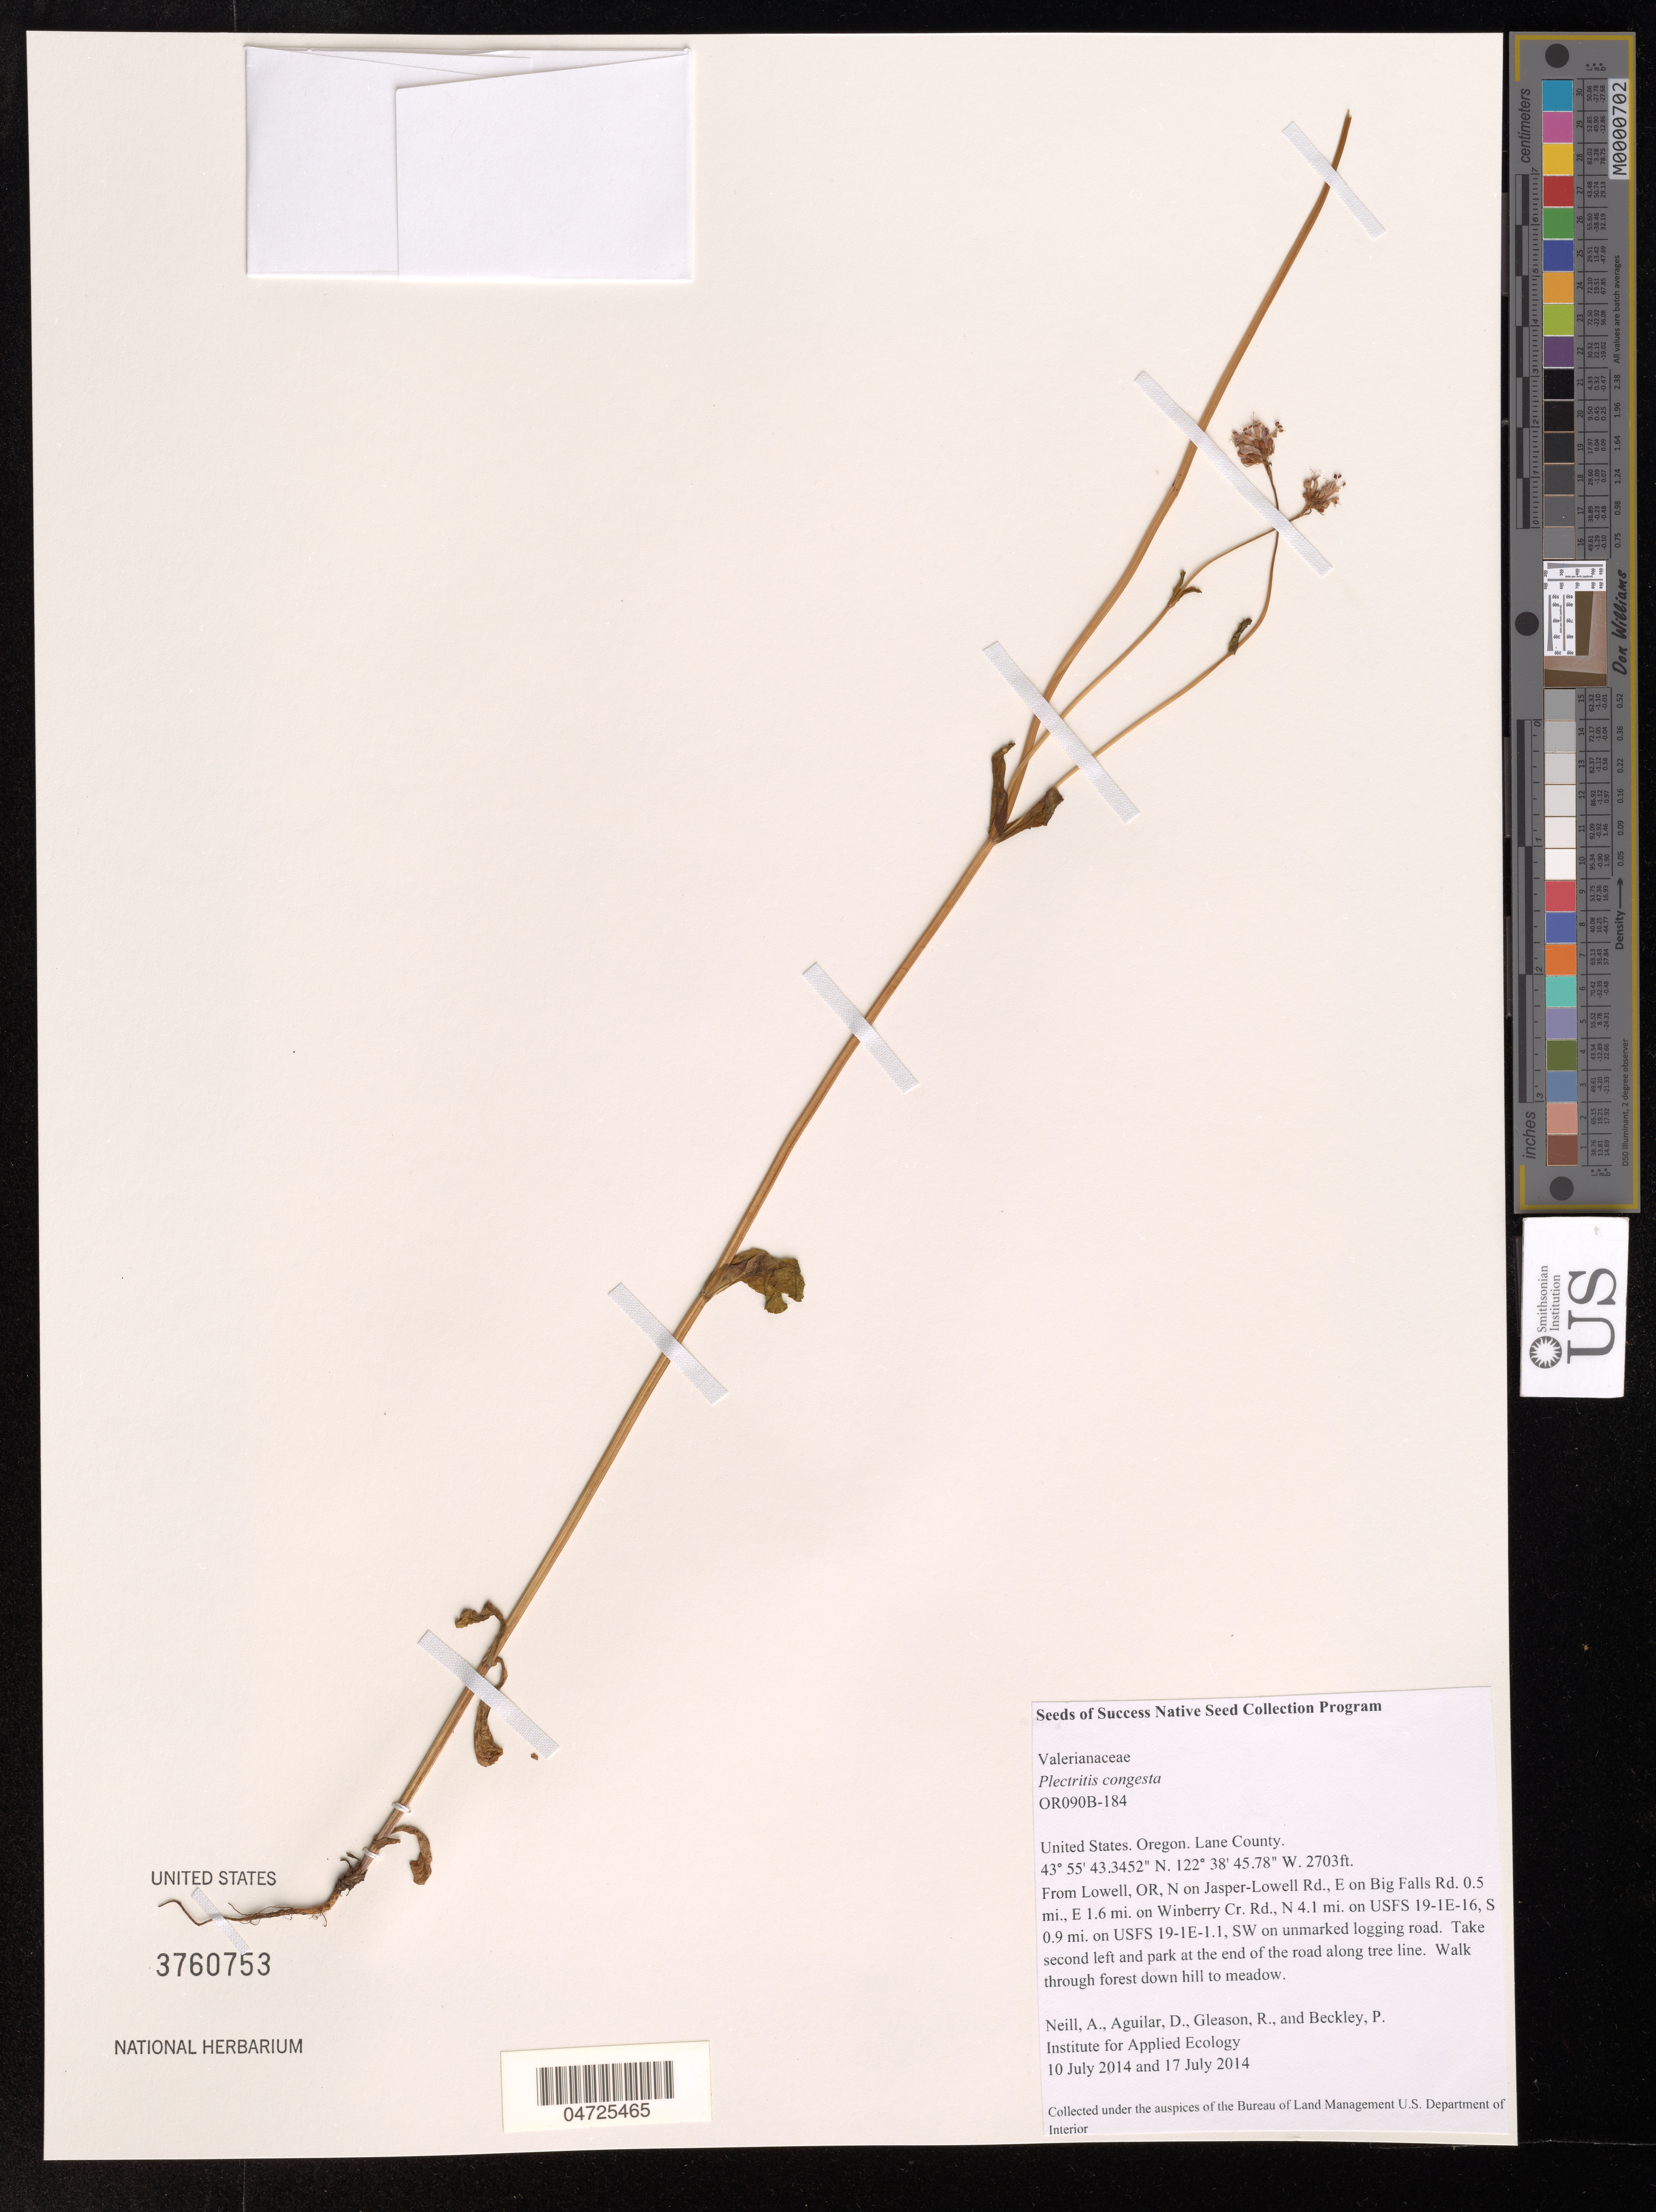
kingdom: Plantae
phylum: Tracheophyta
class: Magnoliopsida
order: Dipsacales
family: Caprifoliaceae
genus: Plectritis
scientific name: Plectritis congesta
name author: (Lindl.) DC.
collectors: A. Neill, D. Aguilar, R. Gleason & P. Beckley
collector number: OR090B-184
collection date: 2014-07-10/2014-07-17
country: United States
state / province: Oregon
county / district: Lane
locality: Lane County. From Lowell, OR, N on Jasper-Lowell Rd., E on Big Falls Rd. 0.5 mi., E 1.6 mi. on Winberry Cr. Rd., N 4.1 mi. on USFS 19-1E-16, S 0.9 mi. on USFS 19-1E-1.1, SW on unmarked logging road. Take a second left and park at the end of the road along tree line. Walk through forest down hill to meadow.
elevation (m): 824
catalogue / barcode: US 3760753